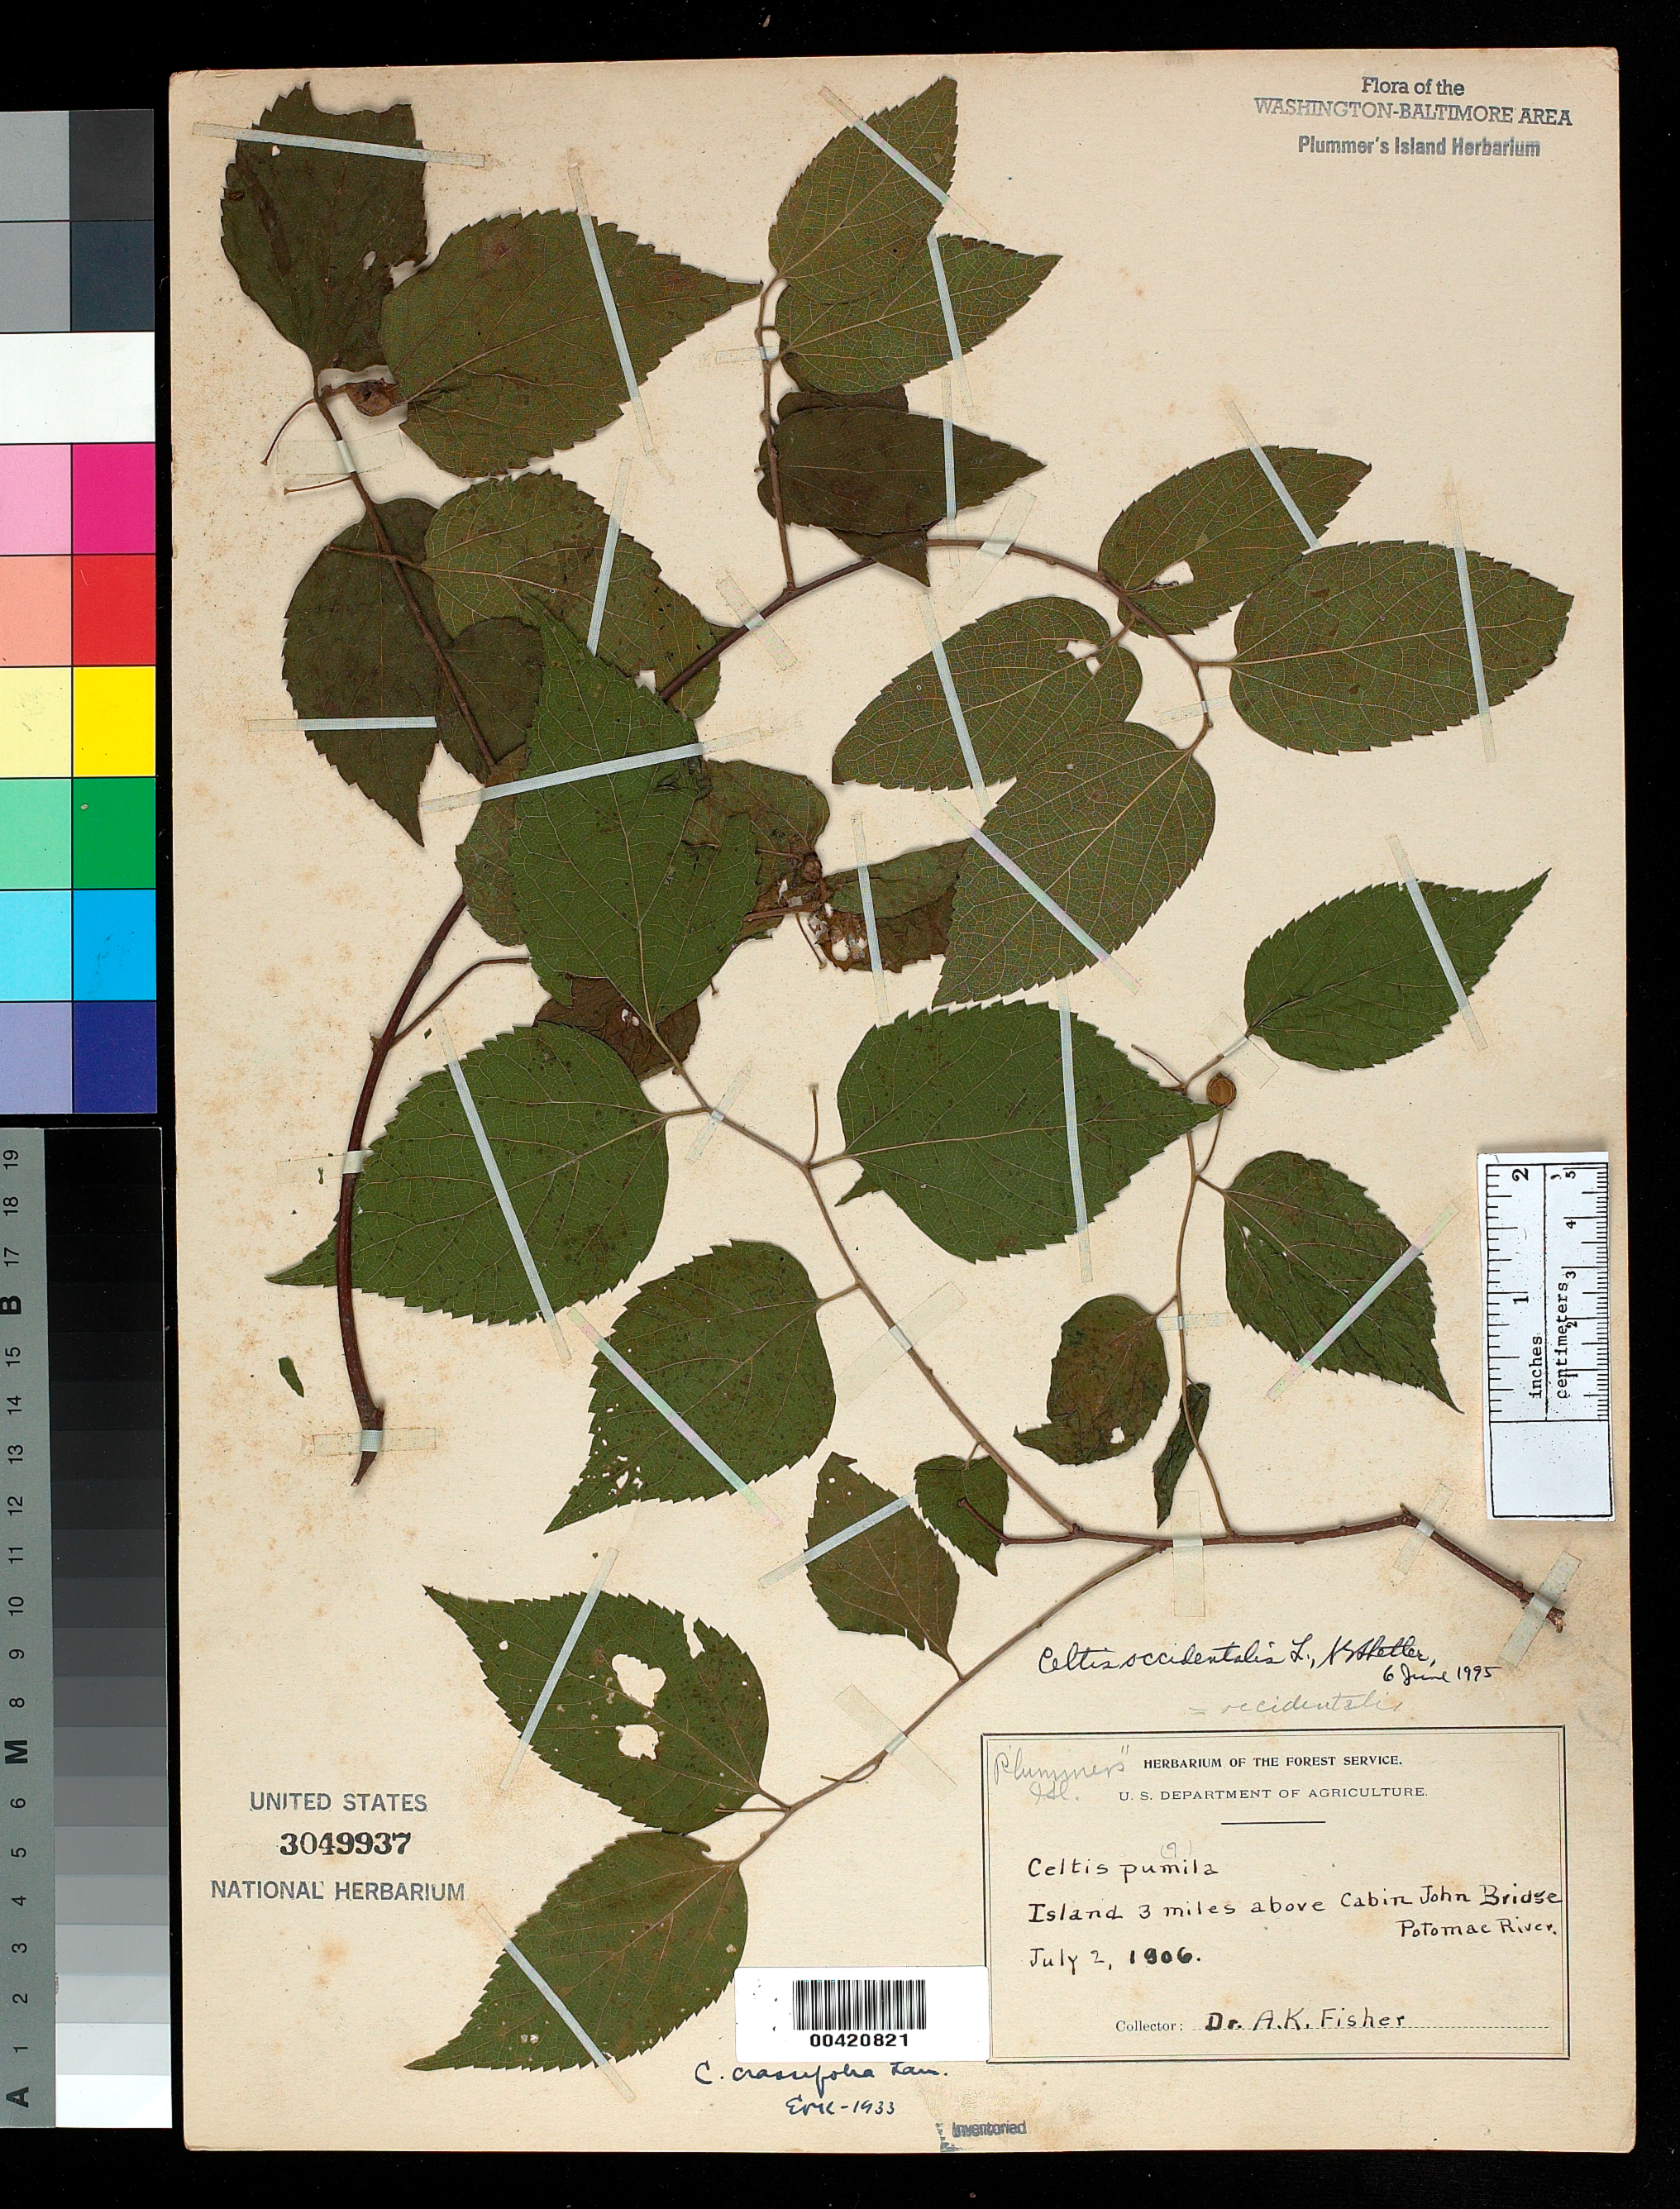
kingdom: Plantae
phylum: Tracheophyta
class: Magnoliopsida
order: Rosales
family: Cannabaceae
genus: Celtis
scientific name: Celtis occidentalis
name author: L.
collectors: A. K. Fisher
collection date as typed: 02 Jul 1906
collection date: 1906-07-02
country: United States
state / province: Maryland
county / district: Montgomery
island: Plummers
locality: Plummer's Island C. & O. Canal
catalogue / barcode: US 3049937